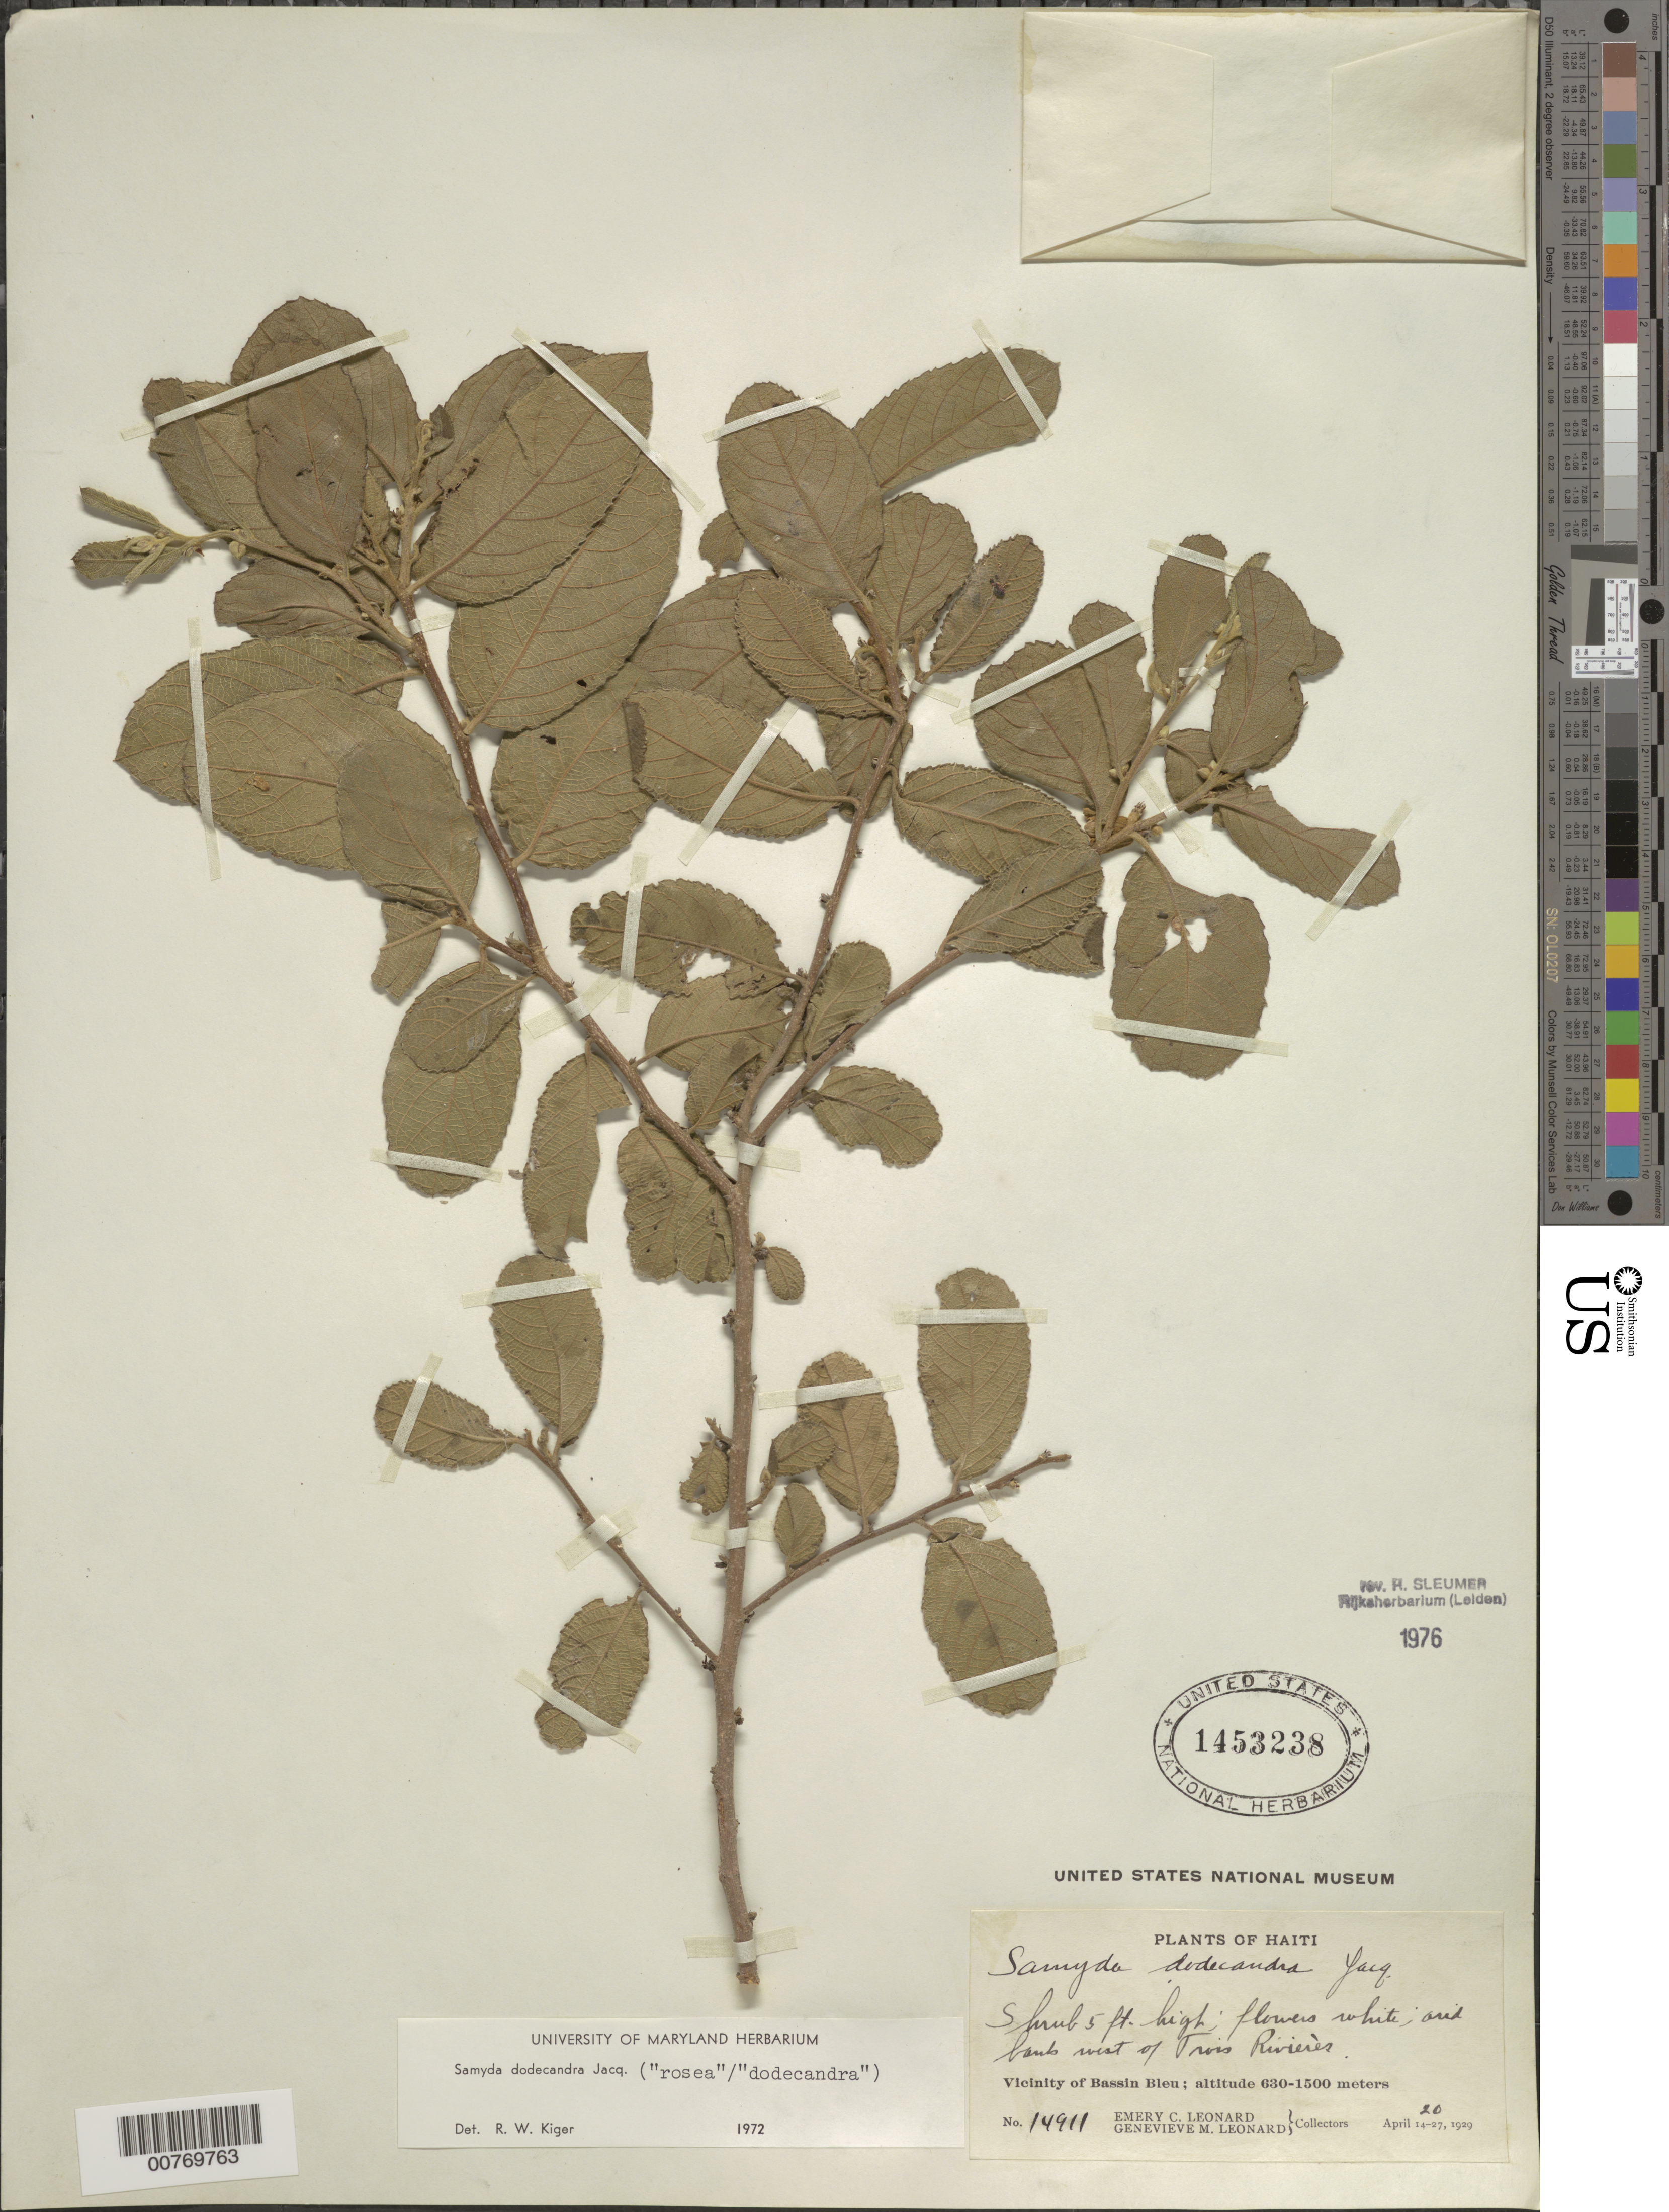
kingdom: Plantae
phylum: Tracheophyta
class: Magnoliopsida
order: Malpighiales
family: Salicaceae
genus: Casearia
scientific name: Casearia dodecandra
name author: (Jacq.) T. Samar. & M.H. Alford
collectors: E. C. Leonard & G. M. Leonard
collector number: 14911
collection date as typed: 20 Apr 1929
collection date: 1929-04-20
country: Haiti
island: Hispaniola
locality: Vicinity of Bassin Bleu, west of Trois Rivierèr.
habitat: Arid lands.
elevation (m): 630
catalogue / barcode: US 1453238